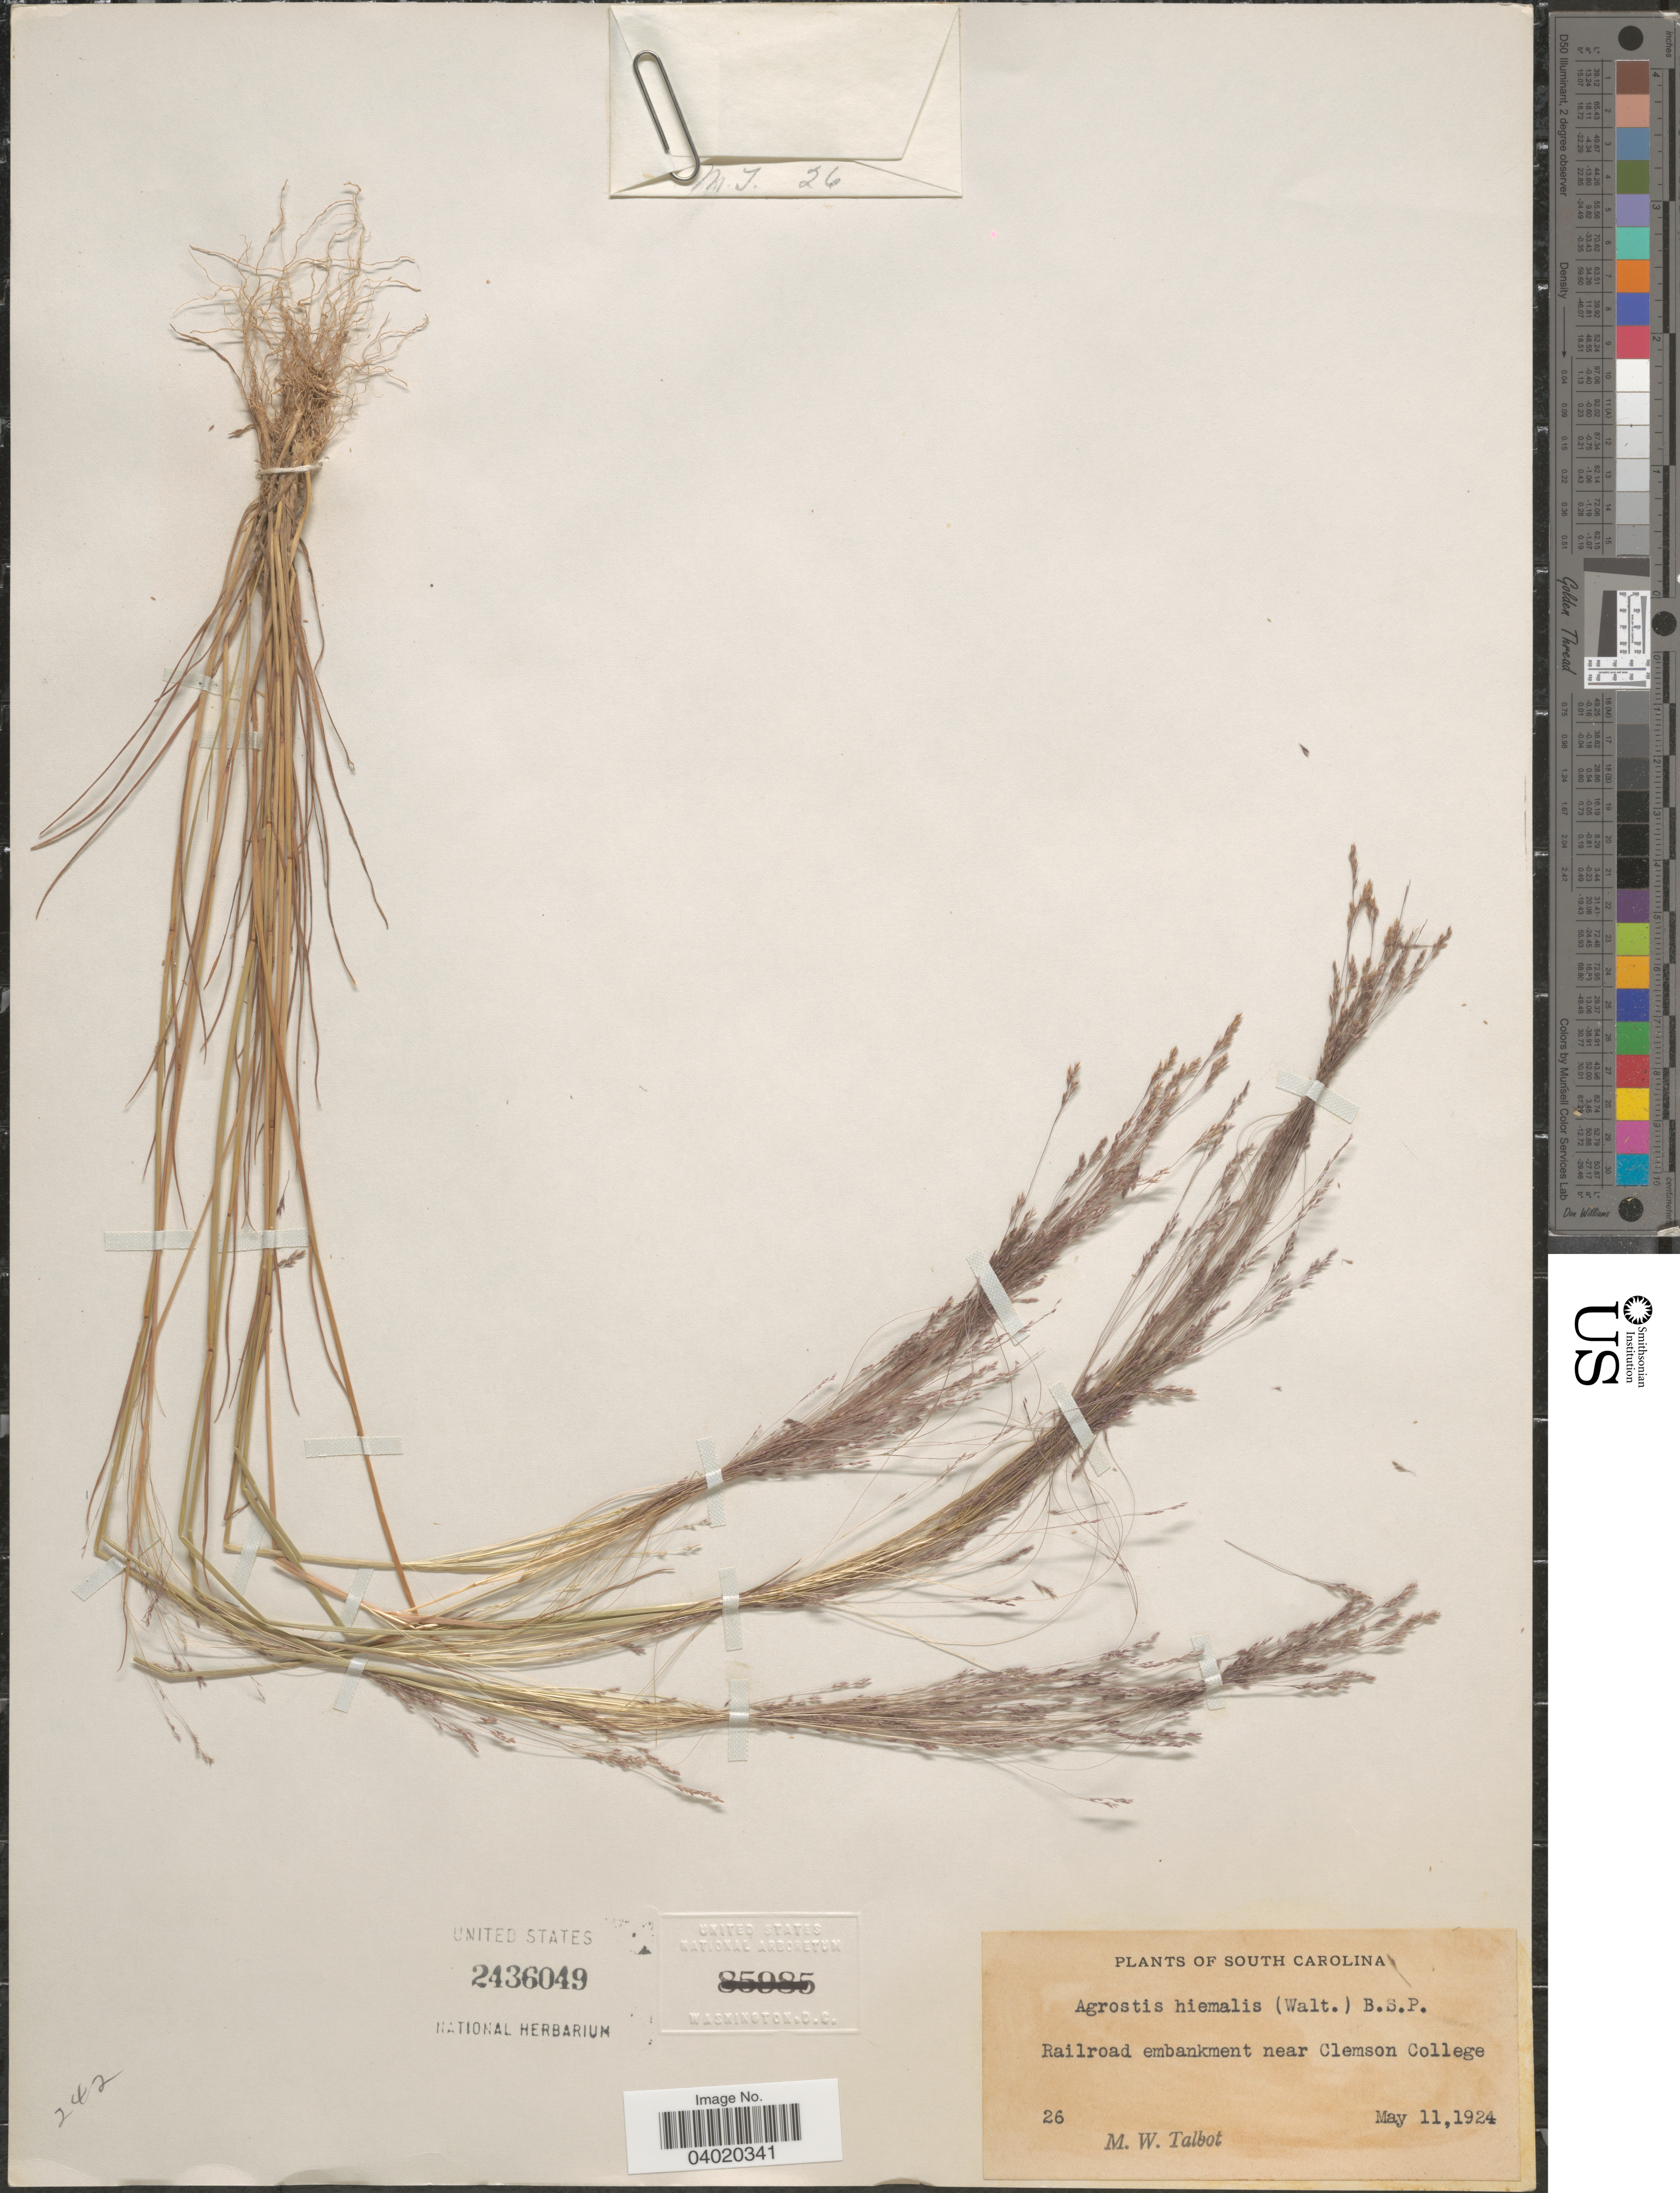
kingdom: Plantae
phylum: Tracheophyta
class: Liliopsida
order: Poales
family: Poaceae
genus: Agrostis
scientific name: Agrostis hyemalis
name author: (Walter) Britton et al.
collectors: M. Talbot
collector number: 26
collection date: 1924-05-11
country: United States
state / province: South Carolina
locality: Railroad embankment near Clemson College.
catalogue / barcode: US 2436049